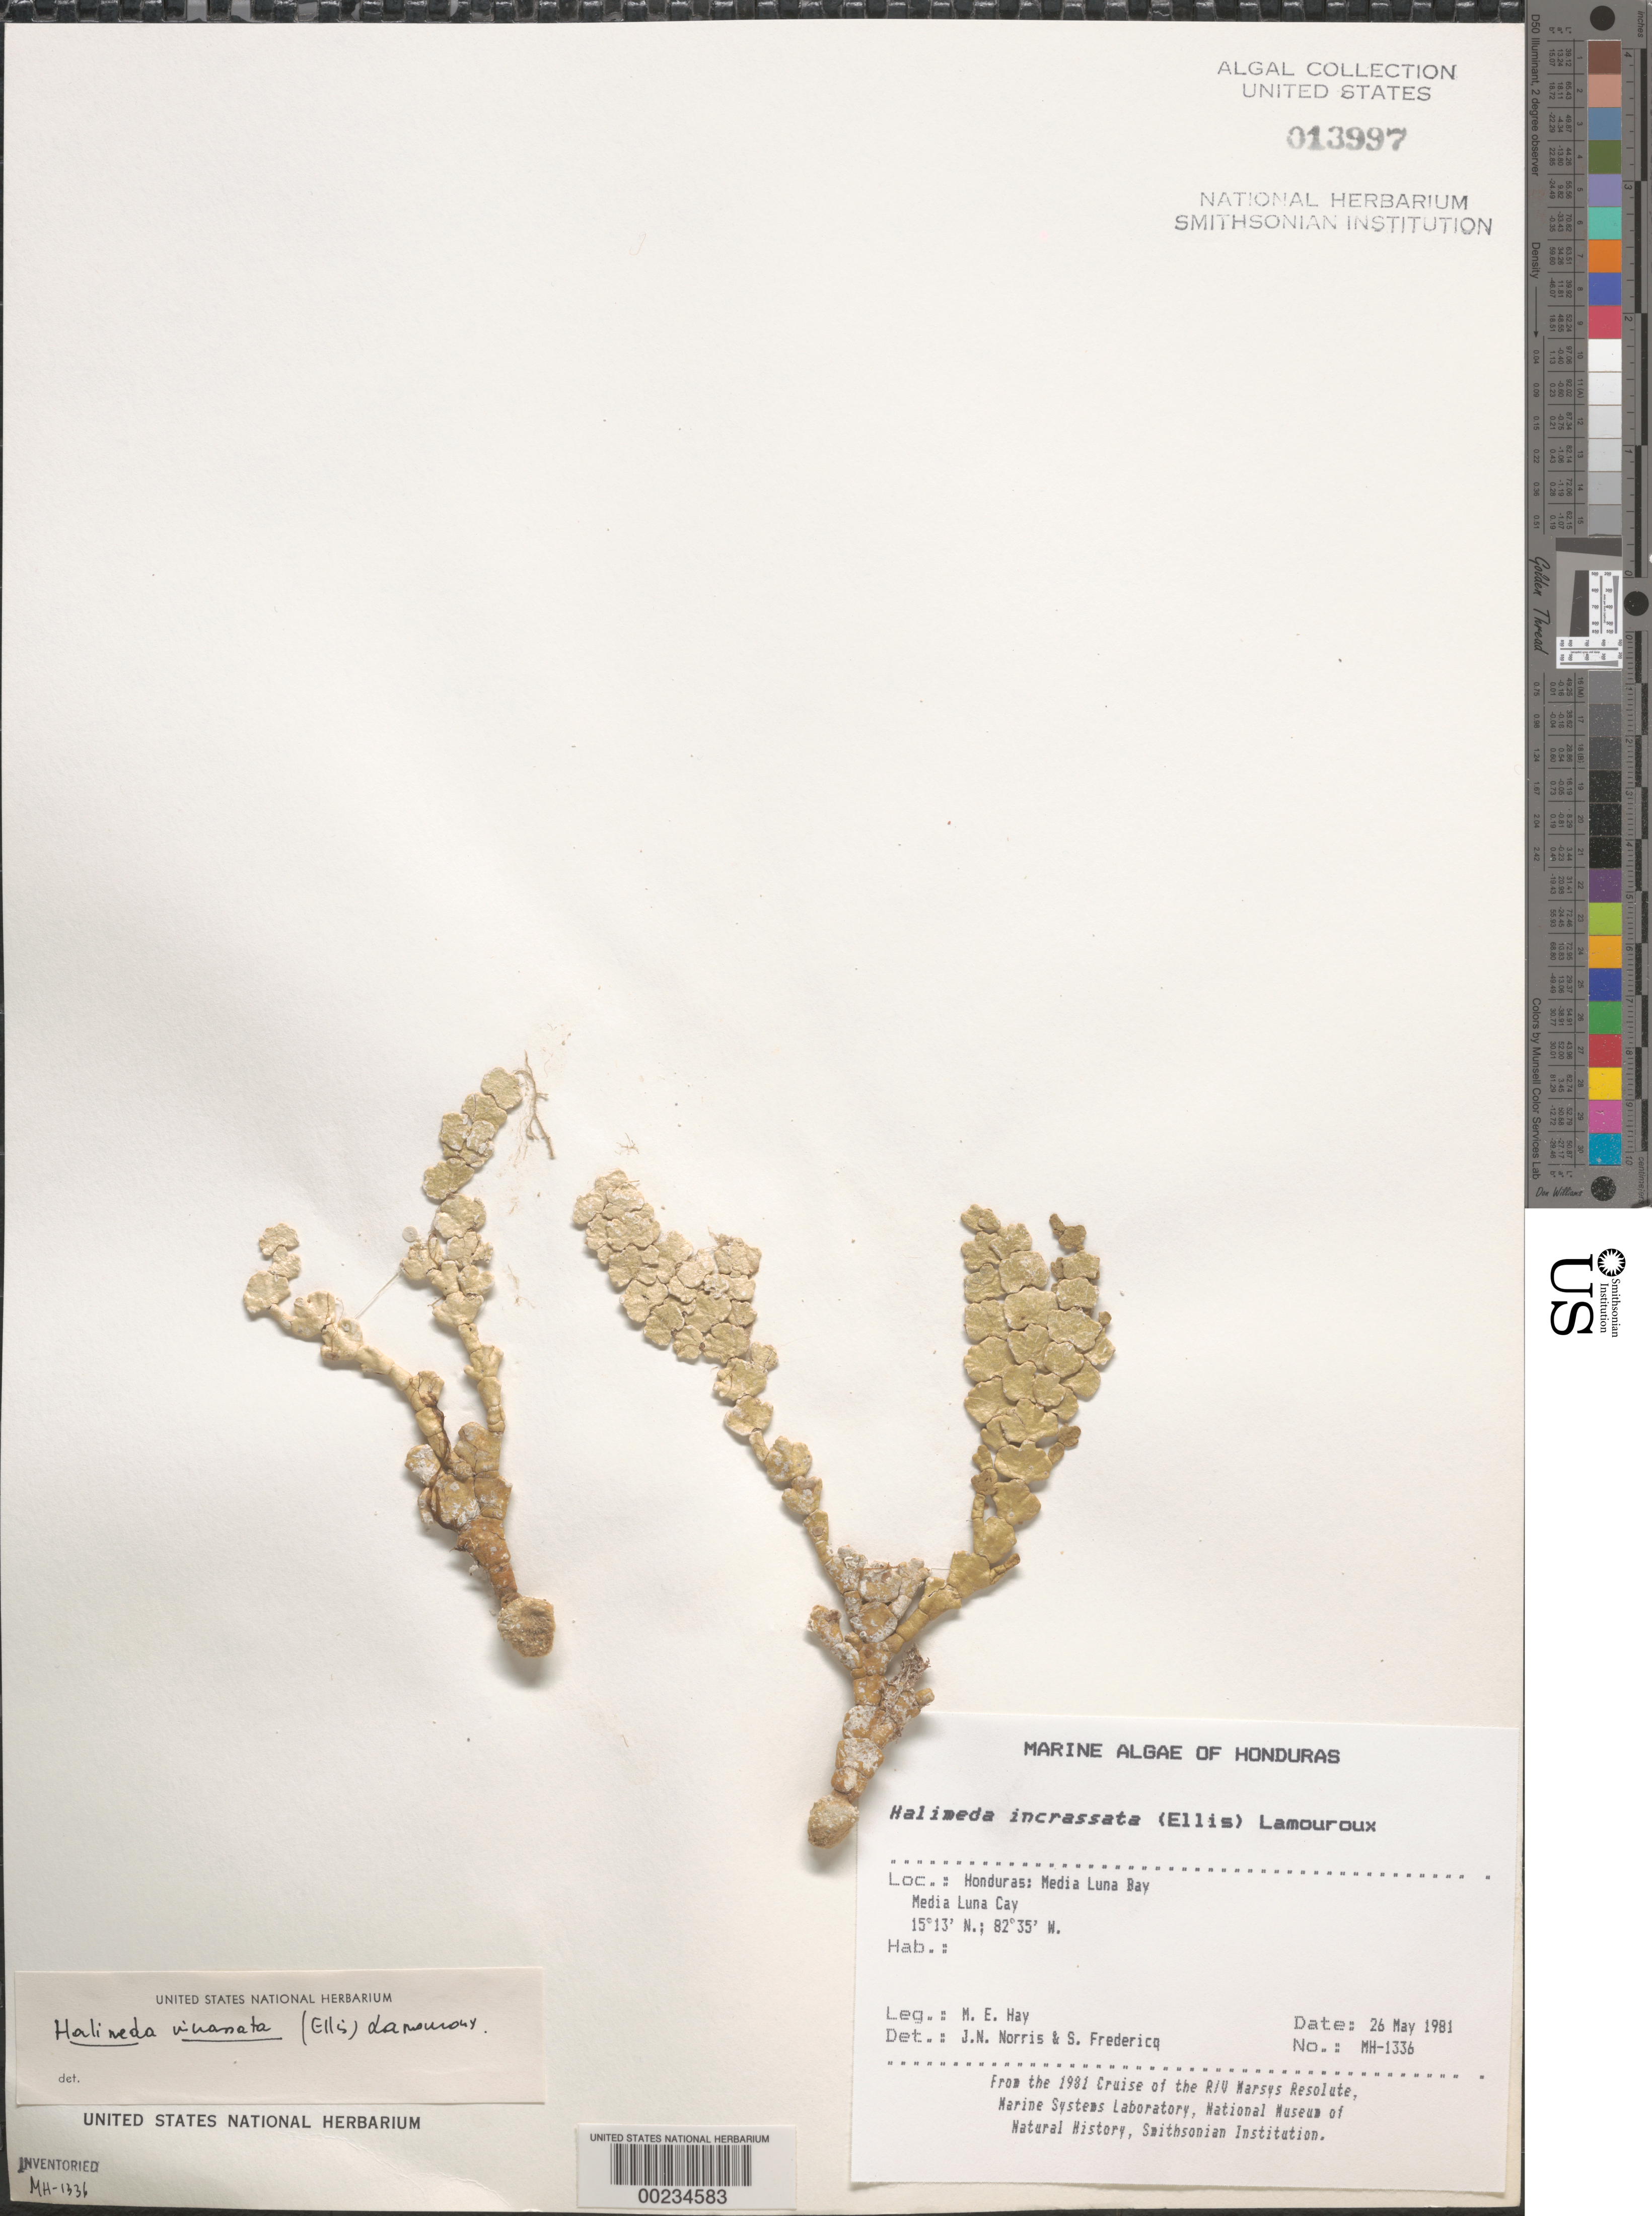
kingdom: Plantae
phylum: Chlorophyta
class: Ulvophyceae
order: Bryopsidales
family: Halimedaceae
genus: Halimeda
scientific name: Halimeda incrassata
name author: (J. Ellis) J.V.Lamouroux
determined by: Norris, J. N.; Fredericq, S.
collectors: M. E. Hay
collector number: MEH-1336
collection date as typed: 26 May 1981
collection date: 1981-05-26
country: Honduras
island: Media Luna Cay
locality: Media Luna Bay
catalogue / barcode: US 13997